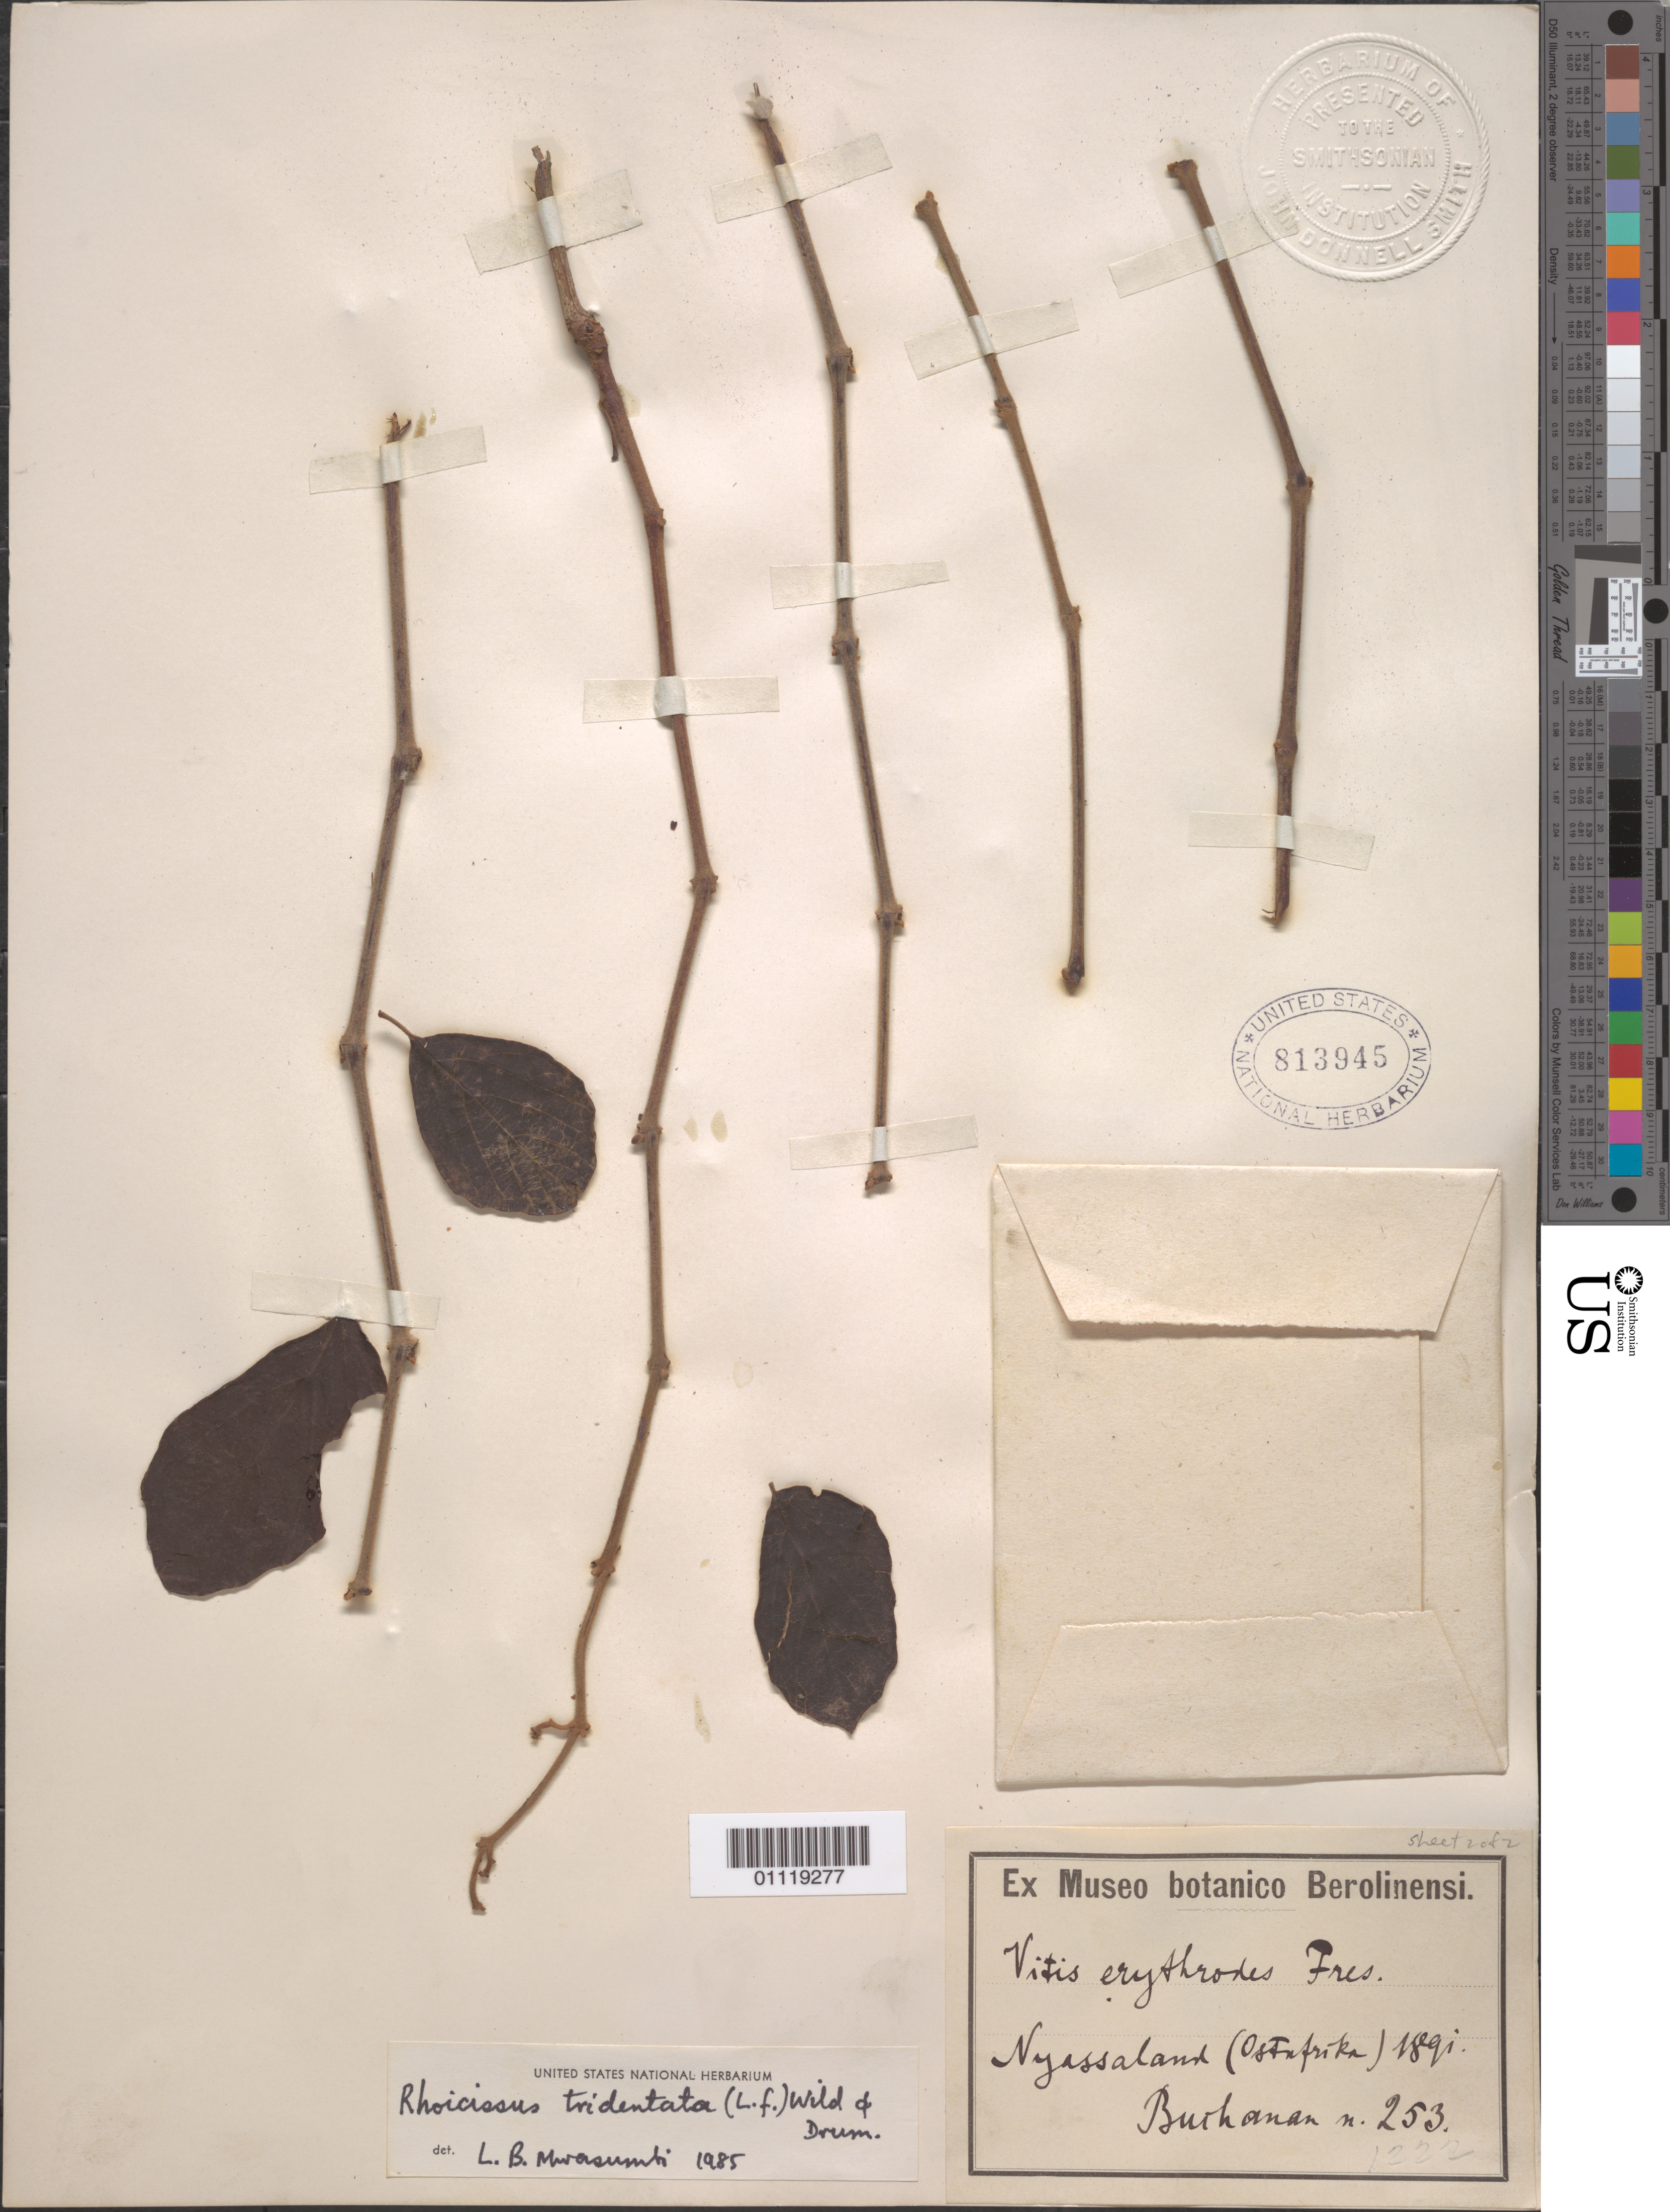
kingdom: Plantae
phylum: Tracheophyta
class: Magnoliopsida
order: Vitales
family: Vitaceae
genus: Rhoicissus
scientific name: Rhoicissus tridentata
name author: (L. f.) Wild & R.B. Drumm.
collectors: ex Museo Botanico Berolinensi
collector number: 253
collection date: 1891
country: Malawi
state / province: Southern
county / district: Zomba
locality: Nyasaland.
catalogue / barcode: US 813945